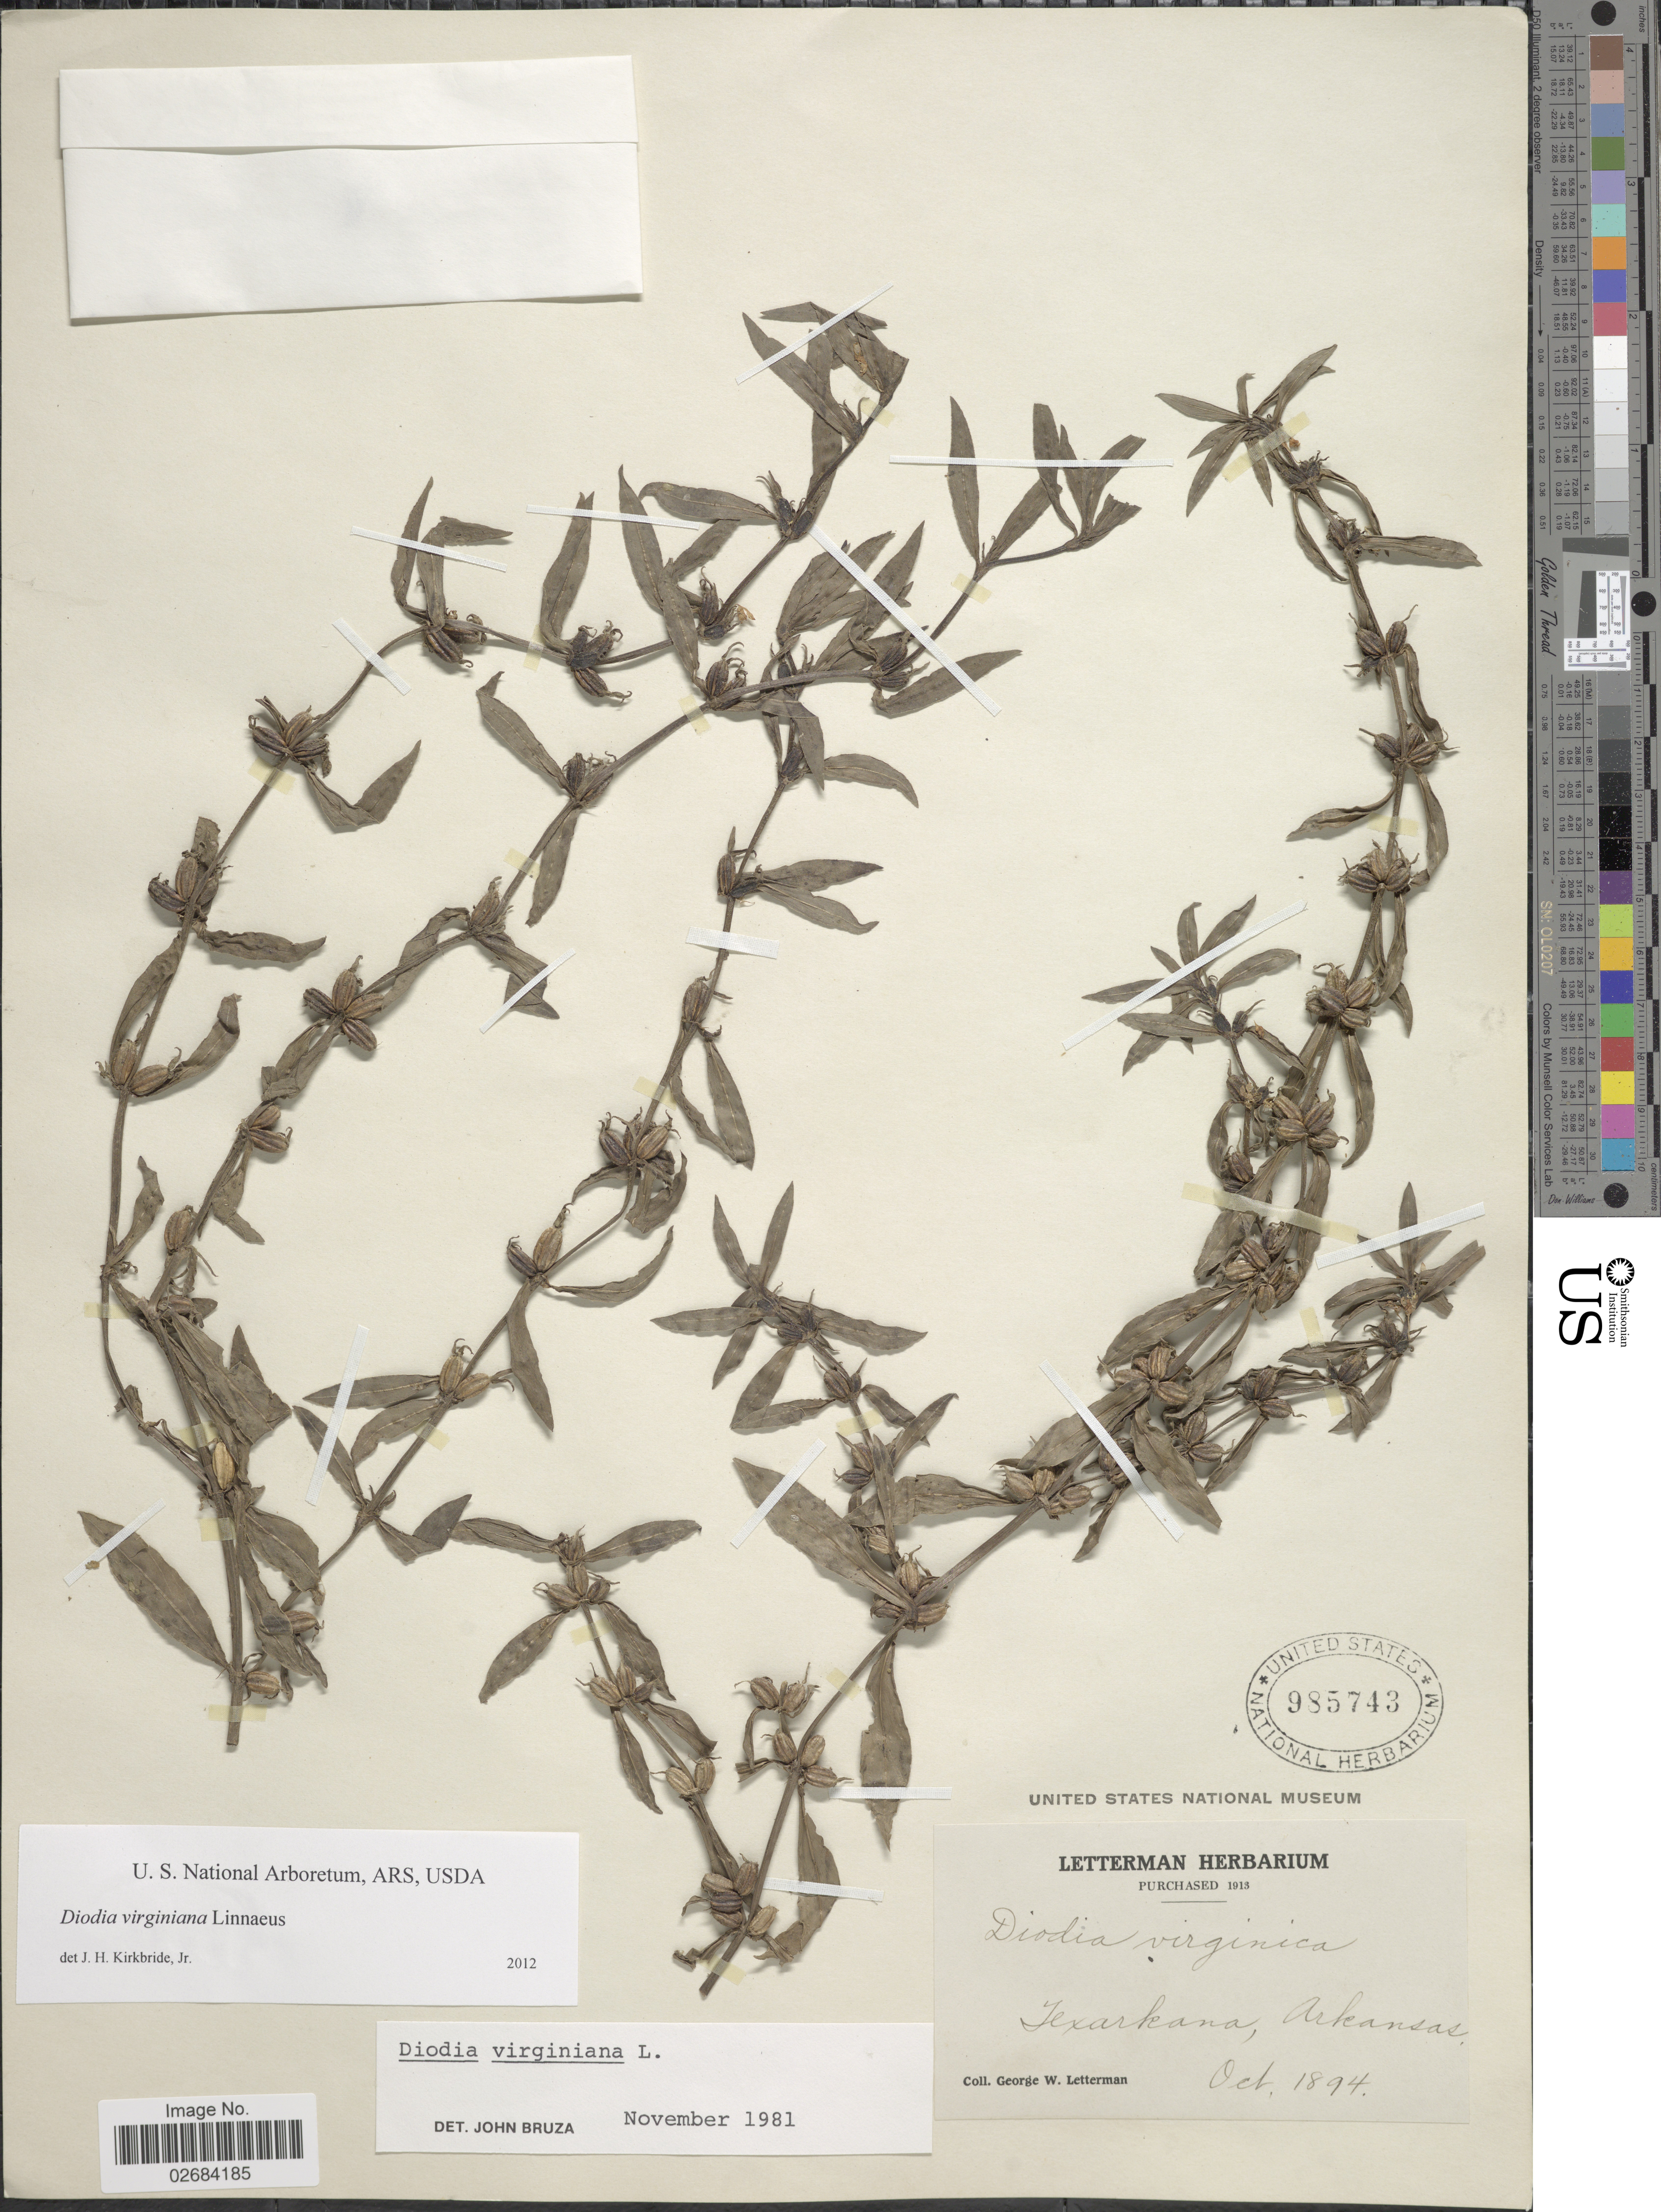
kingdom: Plantae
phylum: Tracheophyta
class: Magnoliopsida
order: Gentianales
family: Rubiaceae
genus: Diodia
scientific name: Diodia virginiana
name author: L.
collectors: G. W. Letterman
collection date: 1894-10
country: United States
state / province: Arkansas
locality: Texarkana.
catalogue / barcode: US 985743